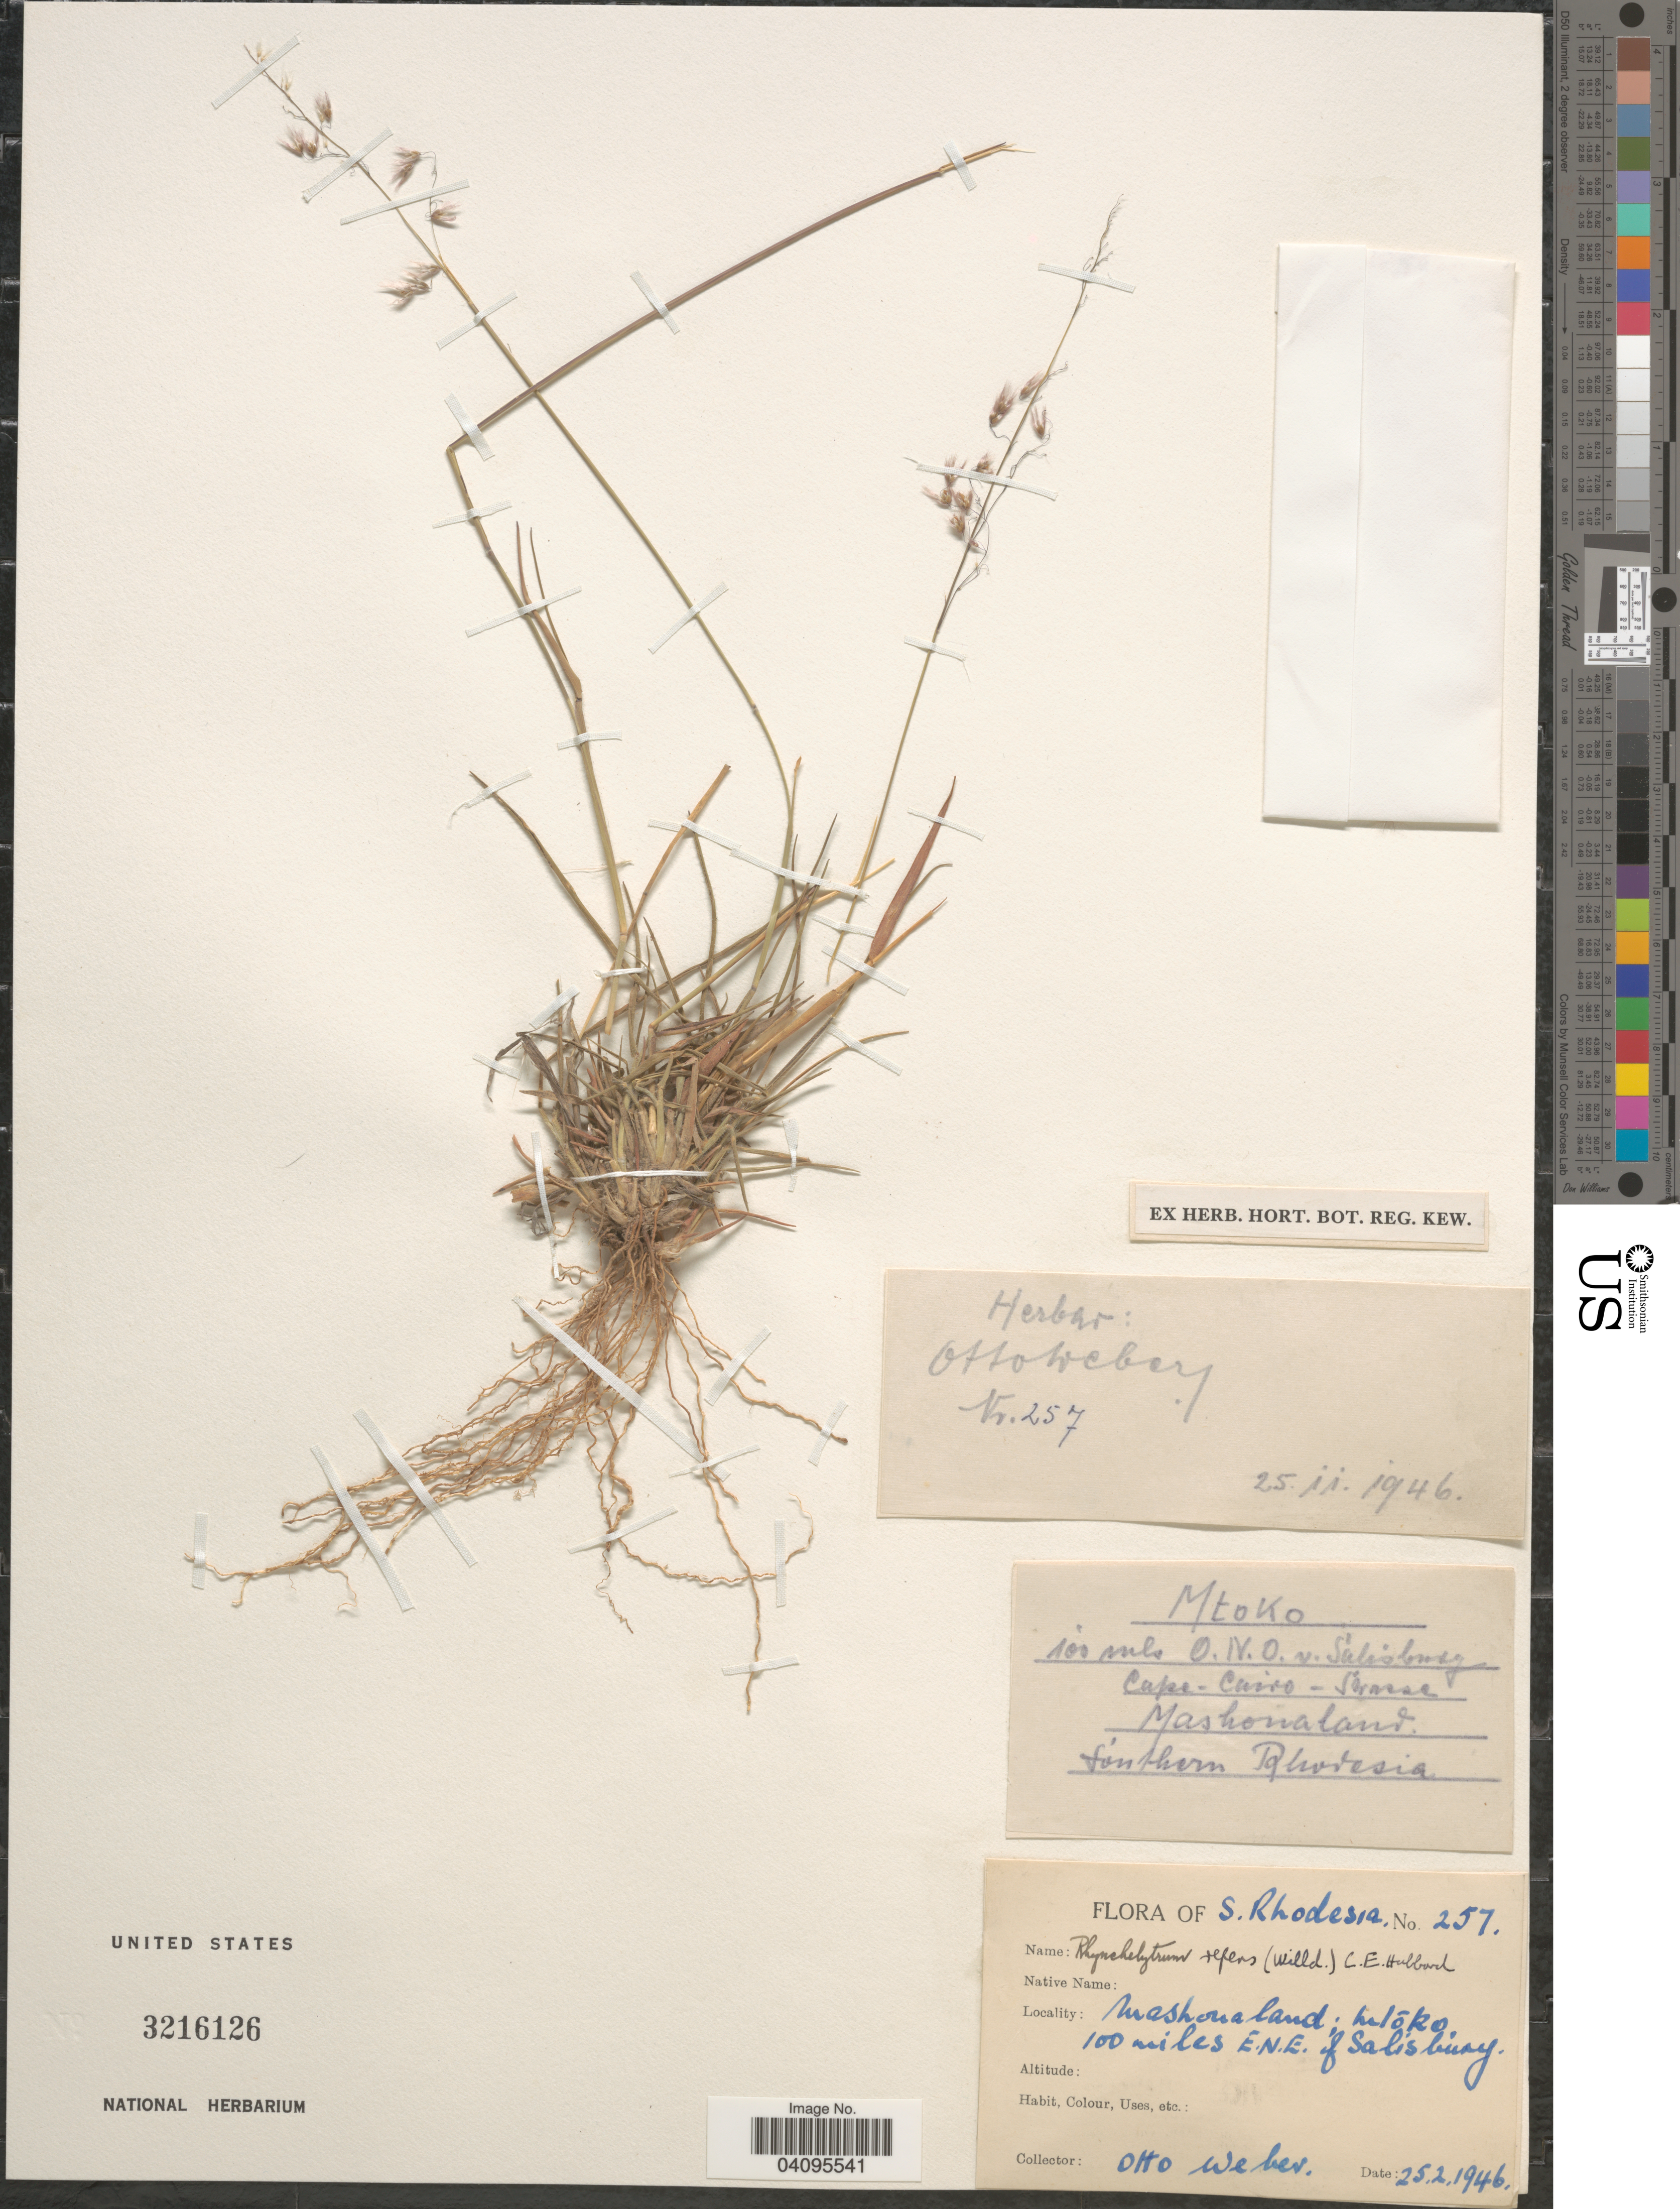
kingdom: Plantae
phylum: Tracheophyta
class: Liliopsida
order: Poales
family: Poaceae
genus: Melinis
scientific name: Melinis repens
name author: (Willd.) Zizka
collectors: O. Weber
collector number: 257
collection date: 1946-02-25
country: Zimbabwe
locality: S. Rhodesia. Mashonaland; Mtoko, 100 miles E.N.E. of Salisbury. Cape-Cairo-Swarse. [interpreted]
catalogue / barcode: US 3216126